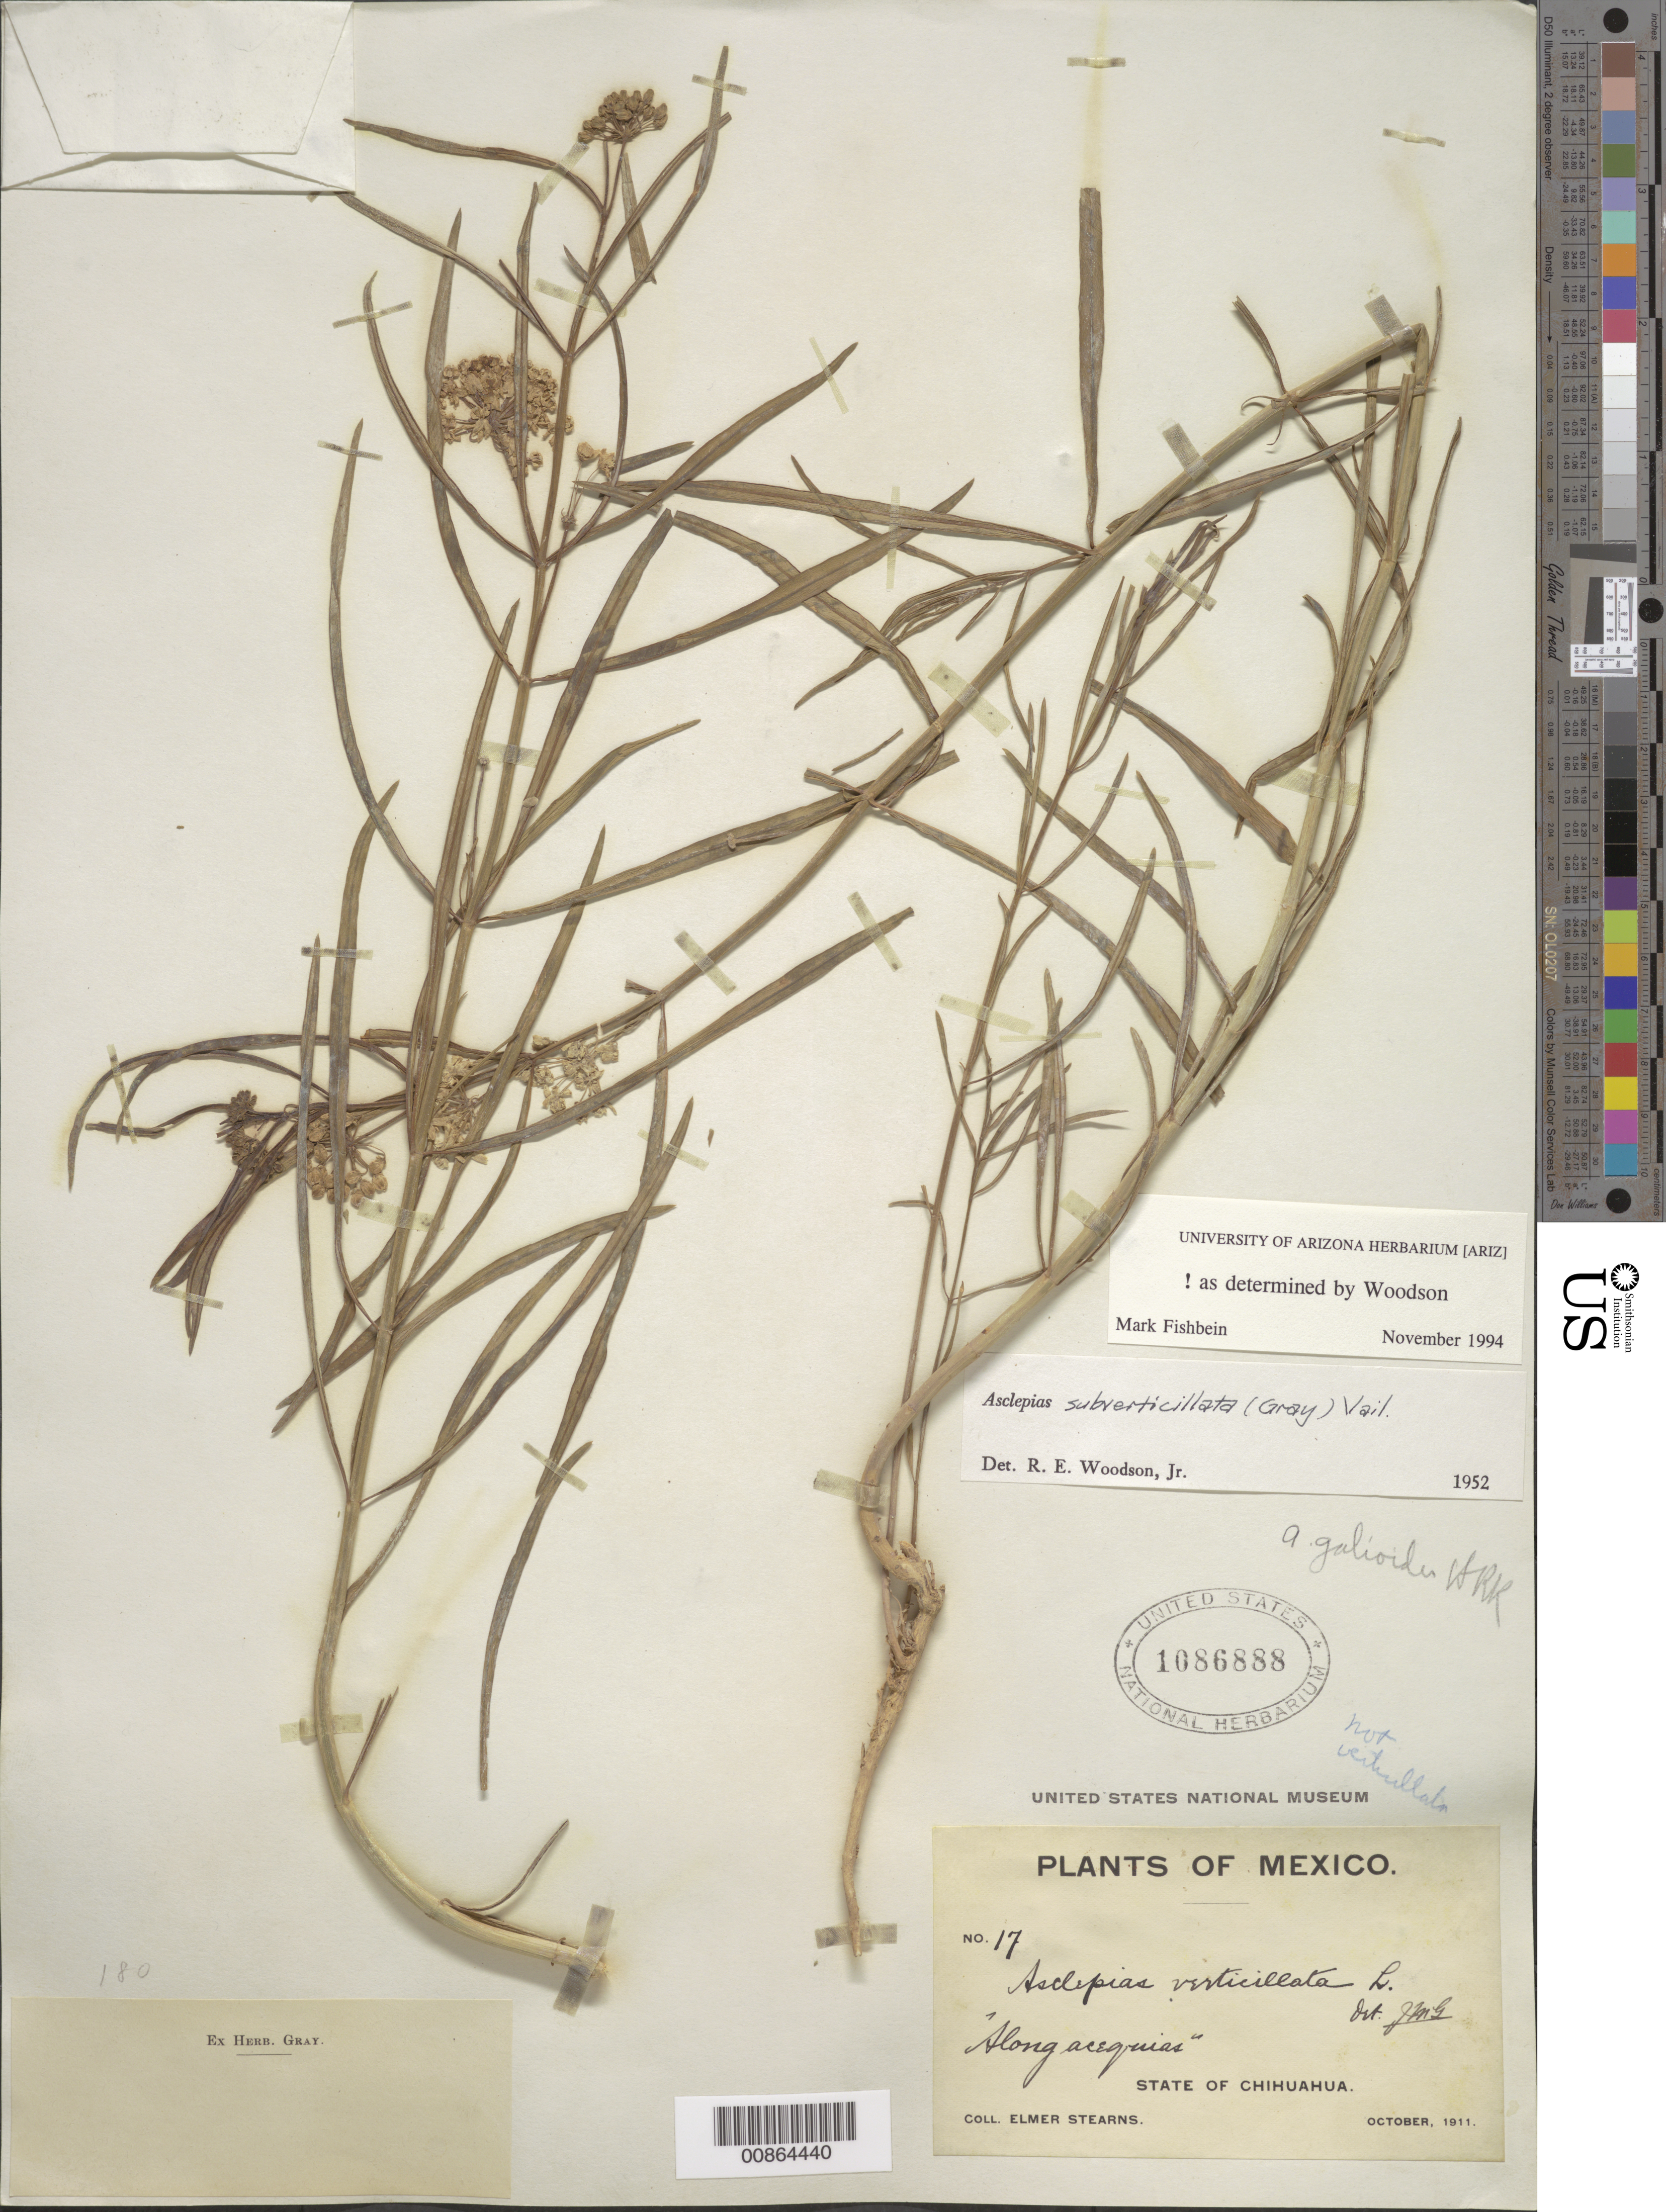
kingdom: Plantae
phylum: Tracheophyta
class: Magnoliopsida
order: Gentianales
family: Apocynaceae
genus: Asclepias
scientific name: Asclepias subverticillata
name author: (A. Gray) Vail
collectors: E. Stearns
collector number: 17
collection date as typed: Oct 1911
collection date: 1911-10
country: Mexico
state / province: Chihuahua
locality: State of Chihuahua.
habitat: Along acequias.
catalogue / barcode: US 1086888